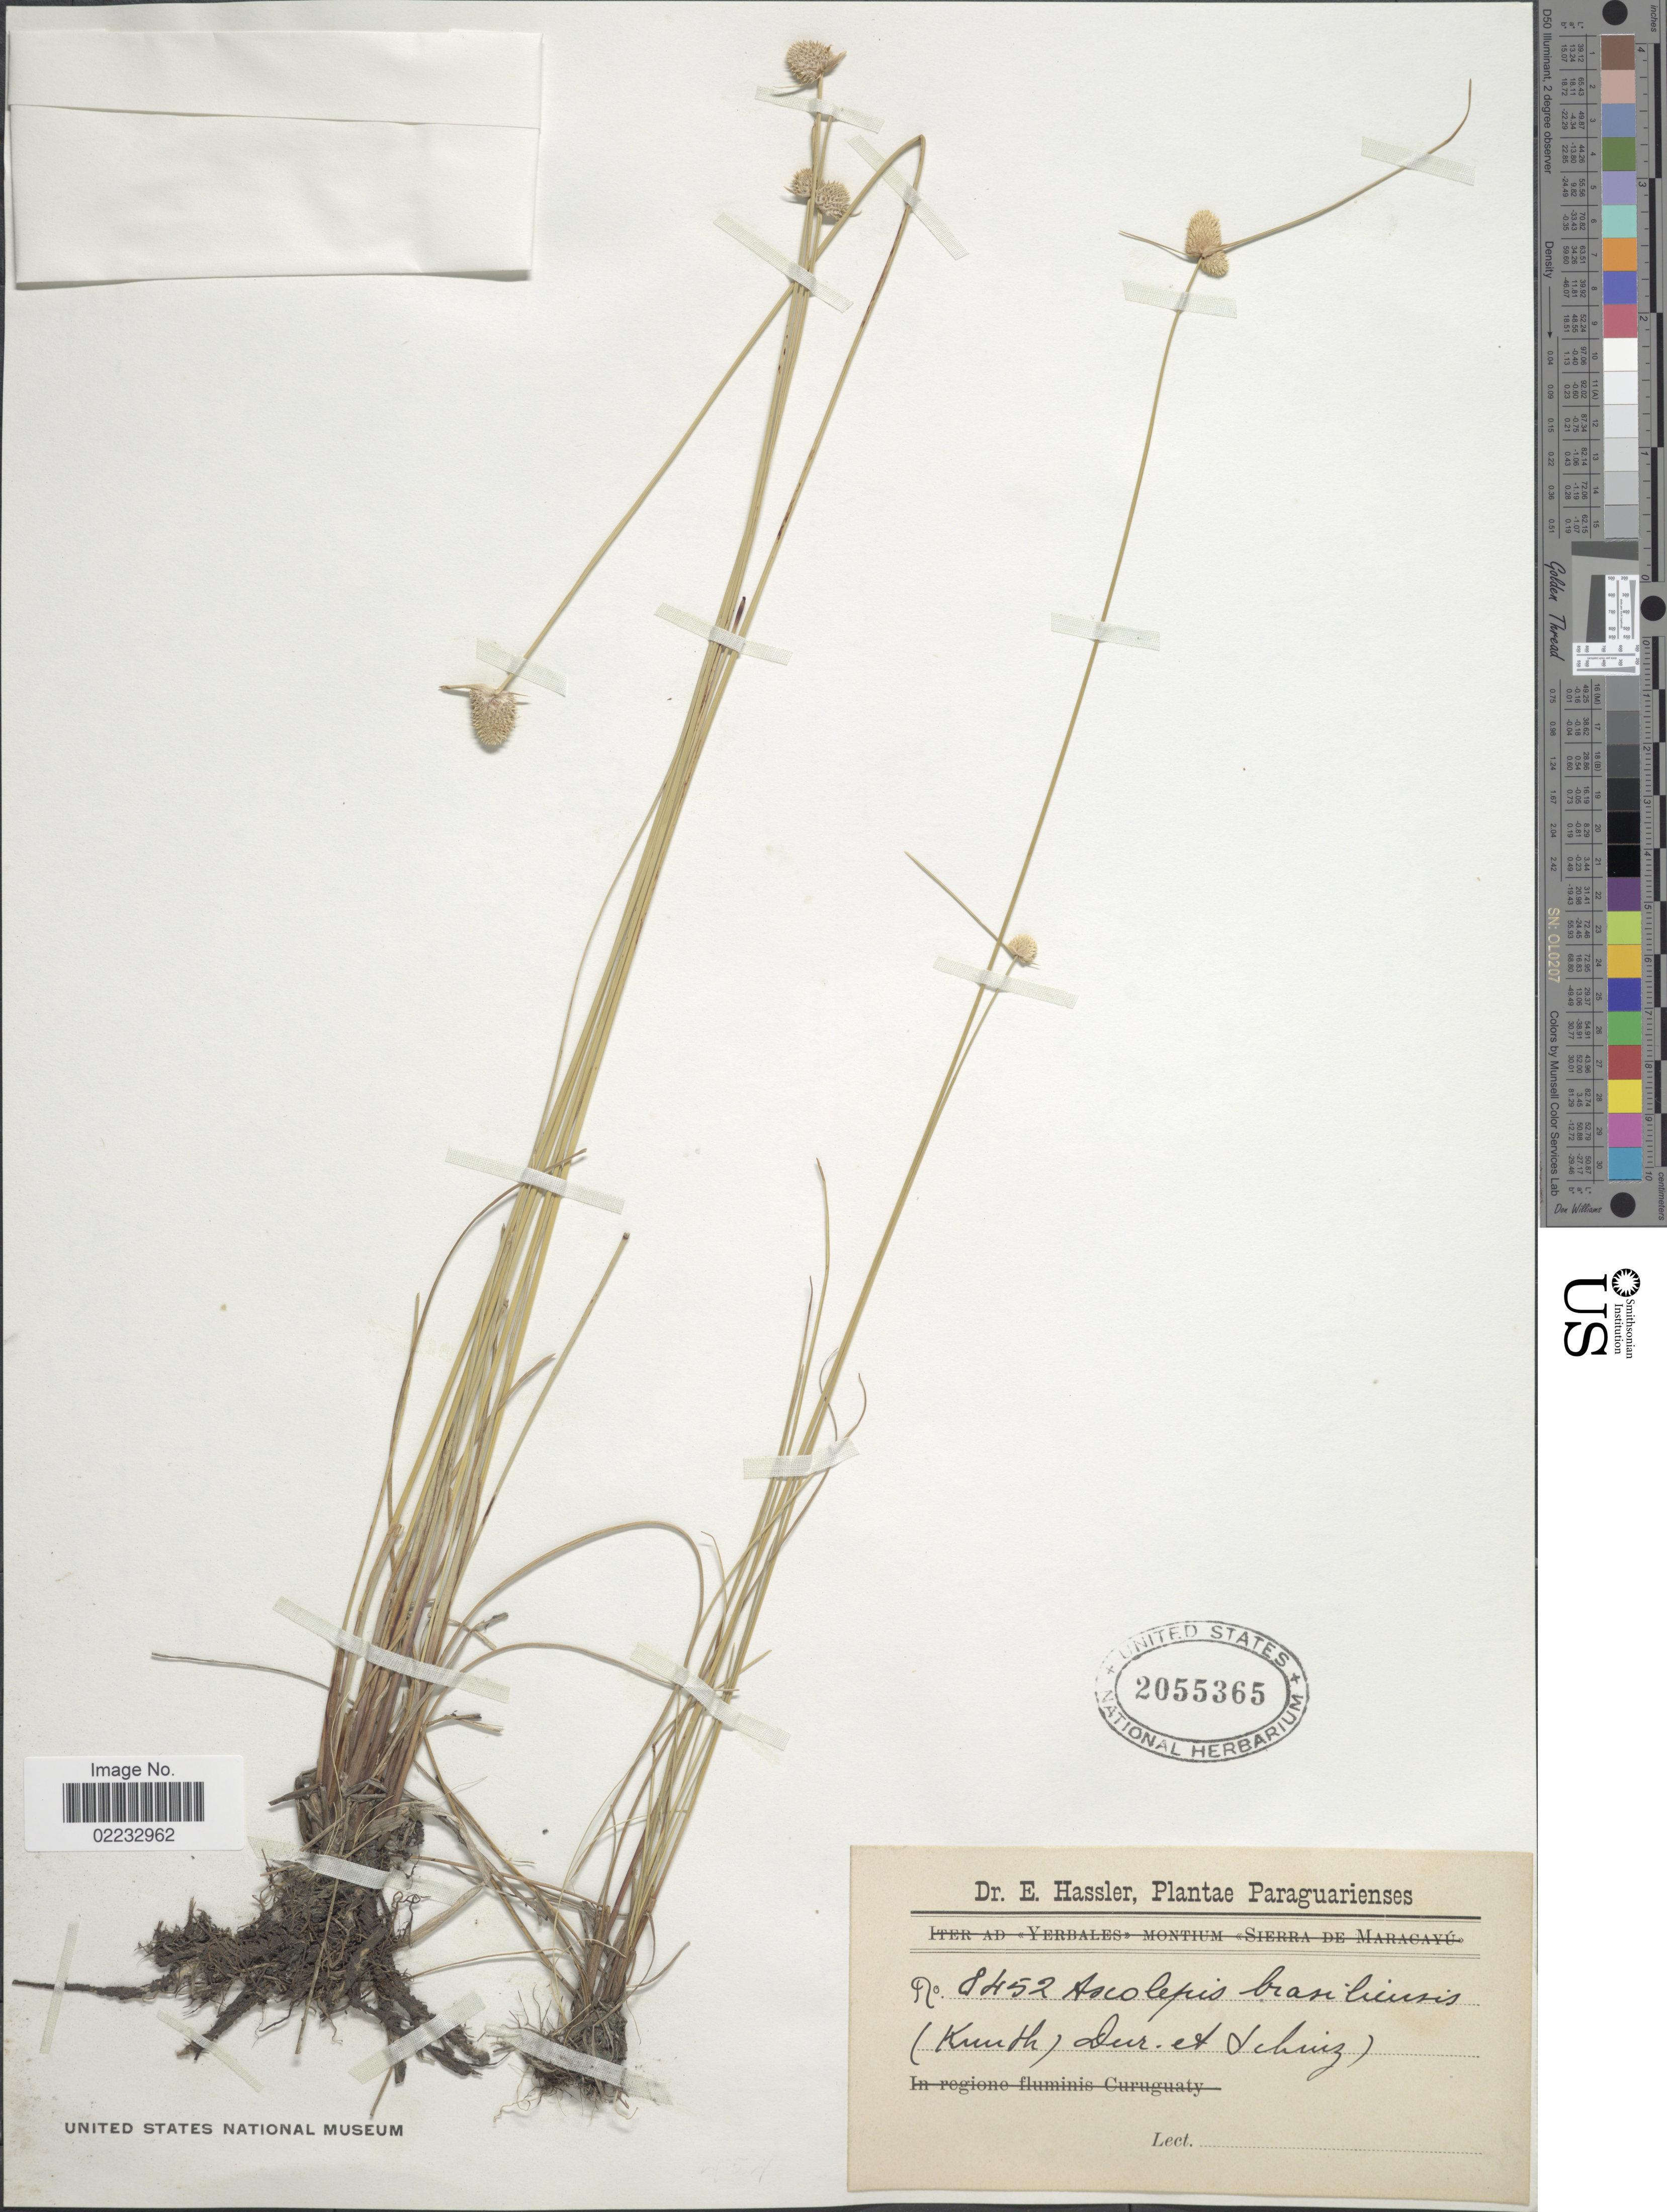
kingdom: Plantae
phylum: Tracheophyta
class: Liliopsida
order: Poales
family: Cyperaceae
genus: Cyperus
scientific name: Cyperus brasiliensis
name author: (Kunth) Bauters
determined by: Strong, M. T., (US), Smithsonian Institution - National Museum of Natural History (UNITED STATES)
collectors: E. Hassler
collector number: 8452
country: Paraguay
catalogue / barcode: US 2055365